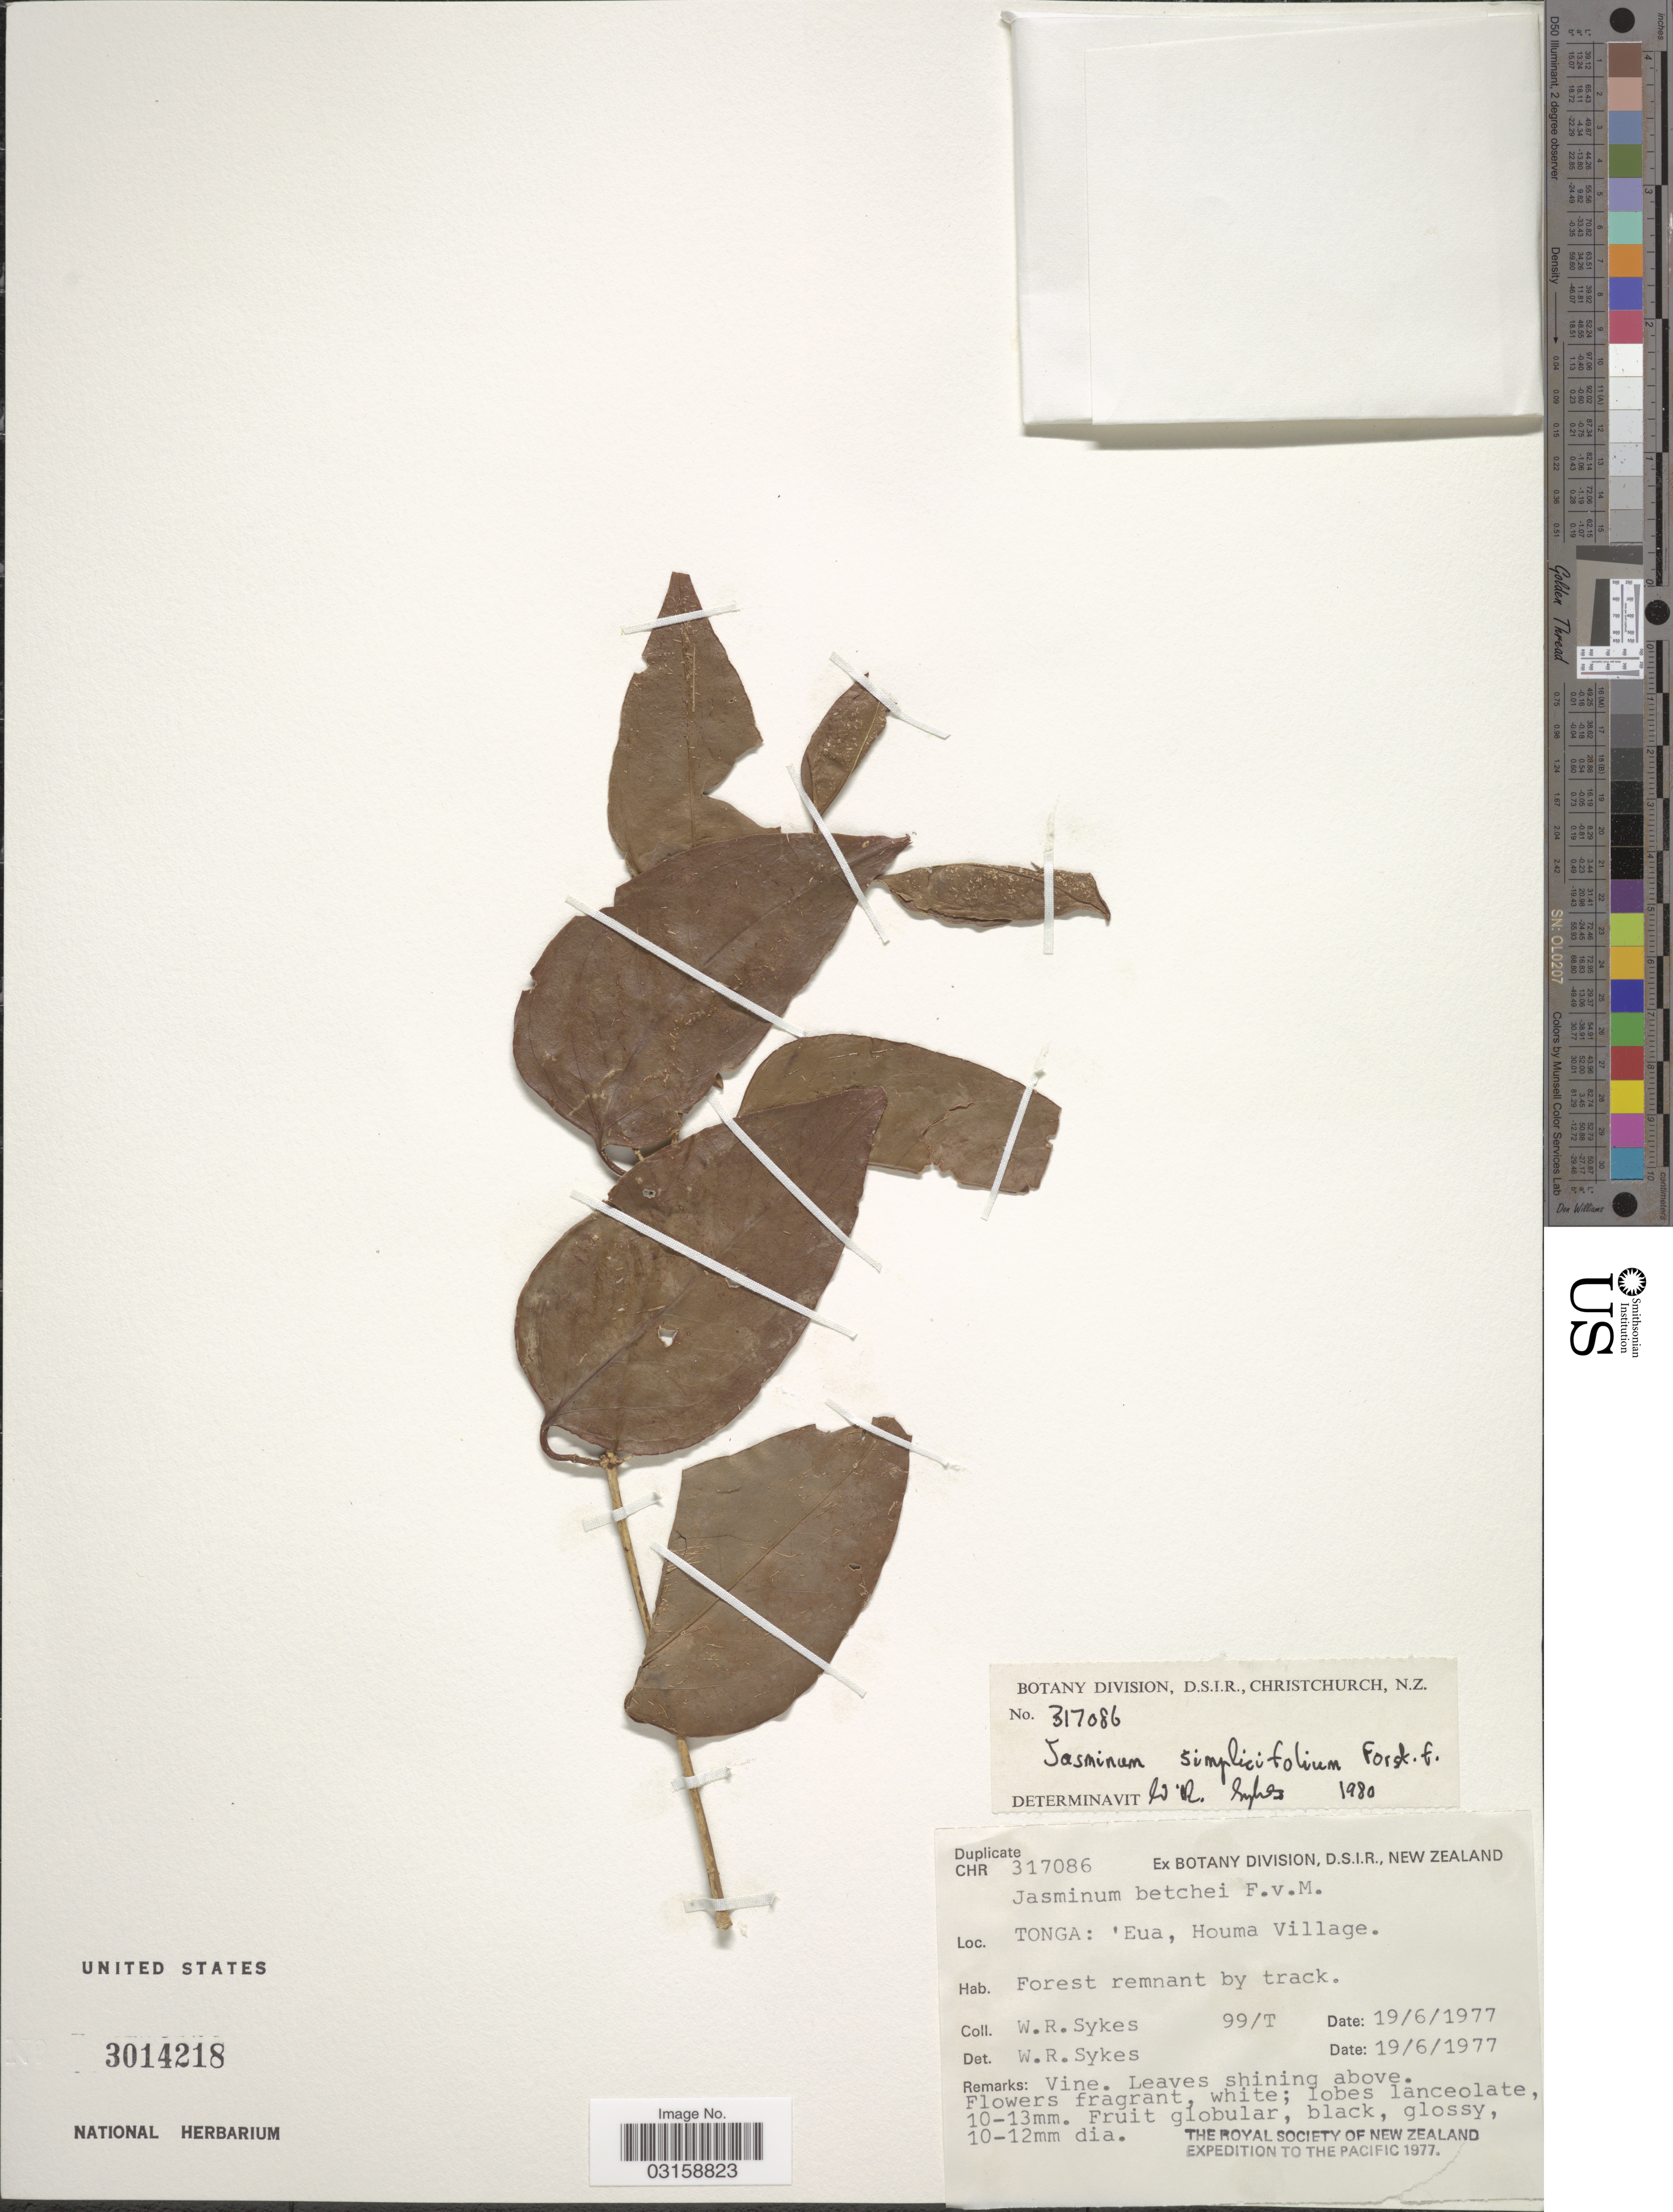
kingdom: Plantae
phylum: Tracheophyta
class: Magnoliopsida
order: Lamiales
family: Oleaceae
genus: Jasminum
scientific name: Jasminum simplicifolium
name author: G. Forst.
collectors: W. R. Sykes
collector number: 99/T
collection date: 1977-06-19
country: Tonga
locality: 'Eua, Houma Village.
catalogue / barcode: US 3014218